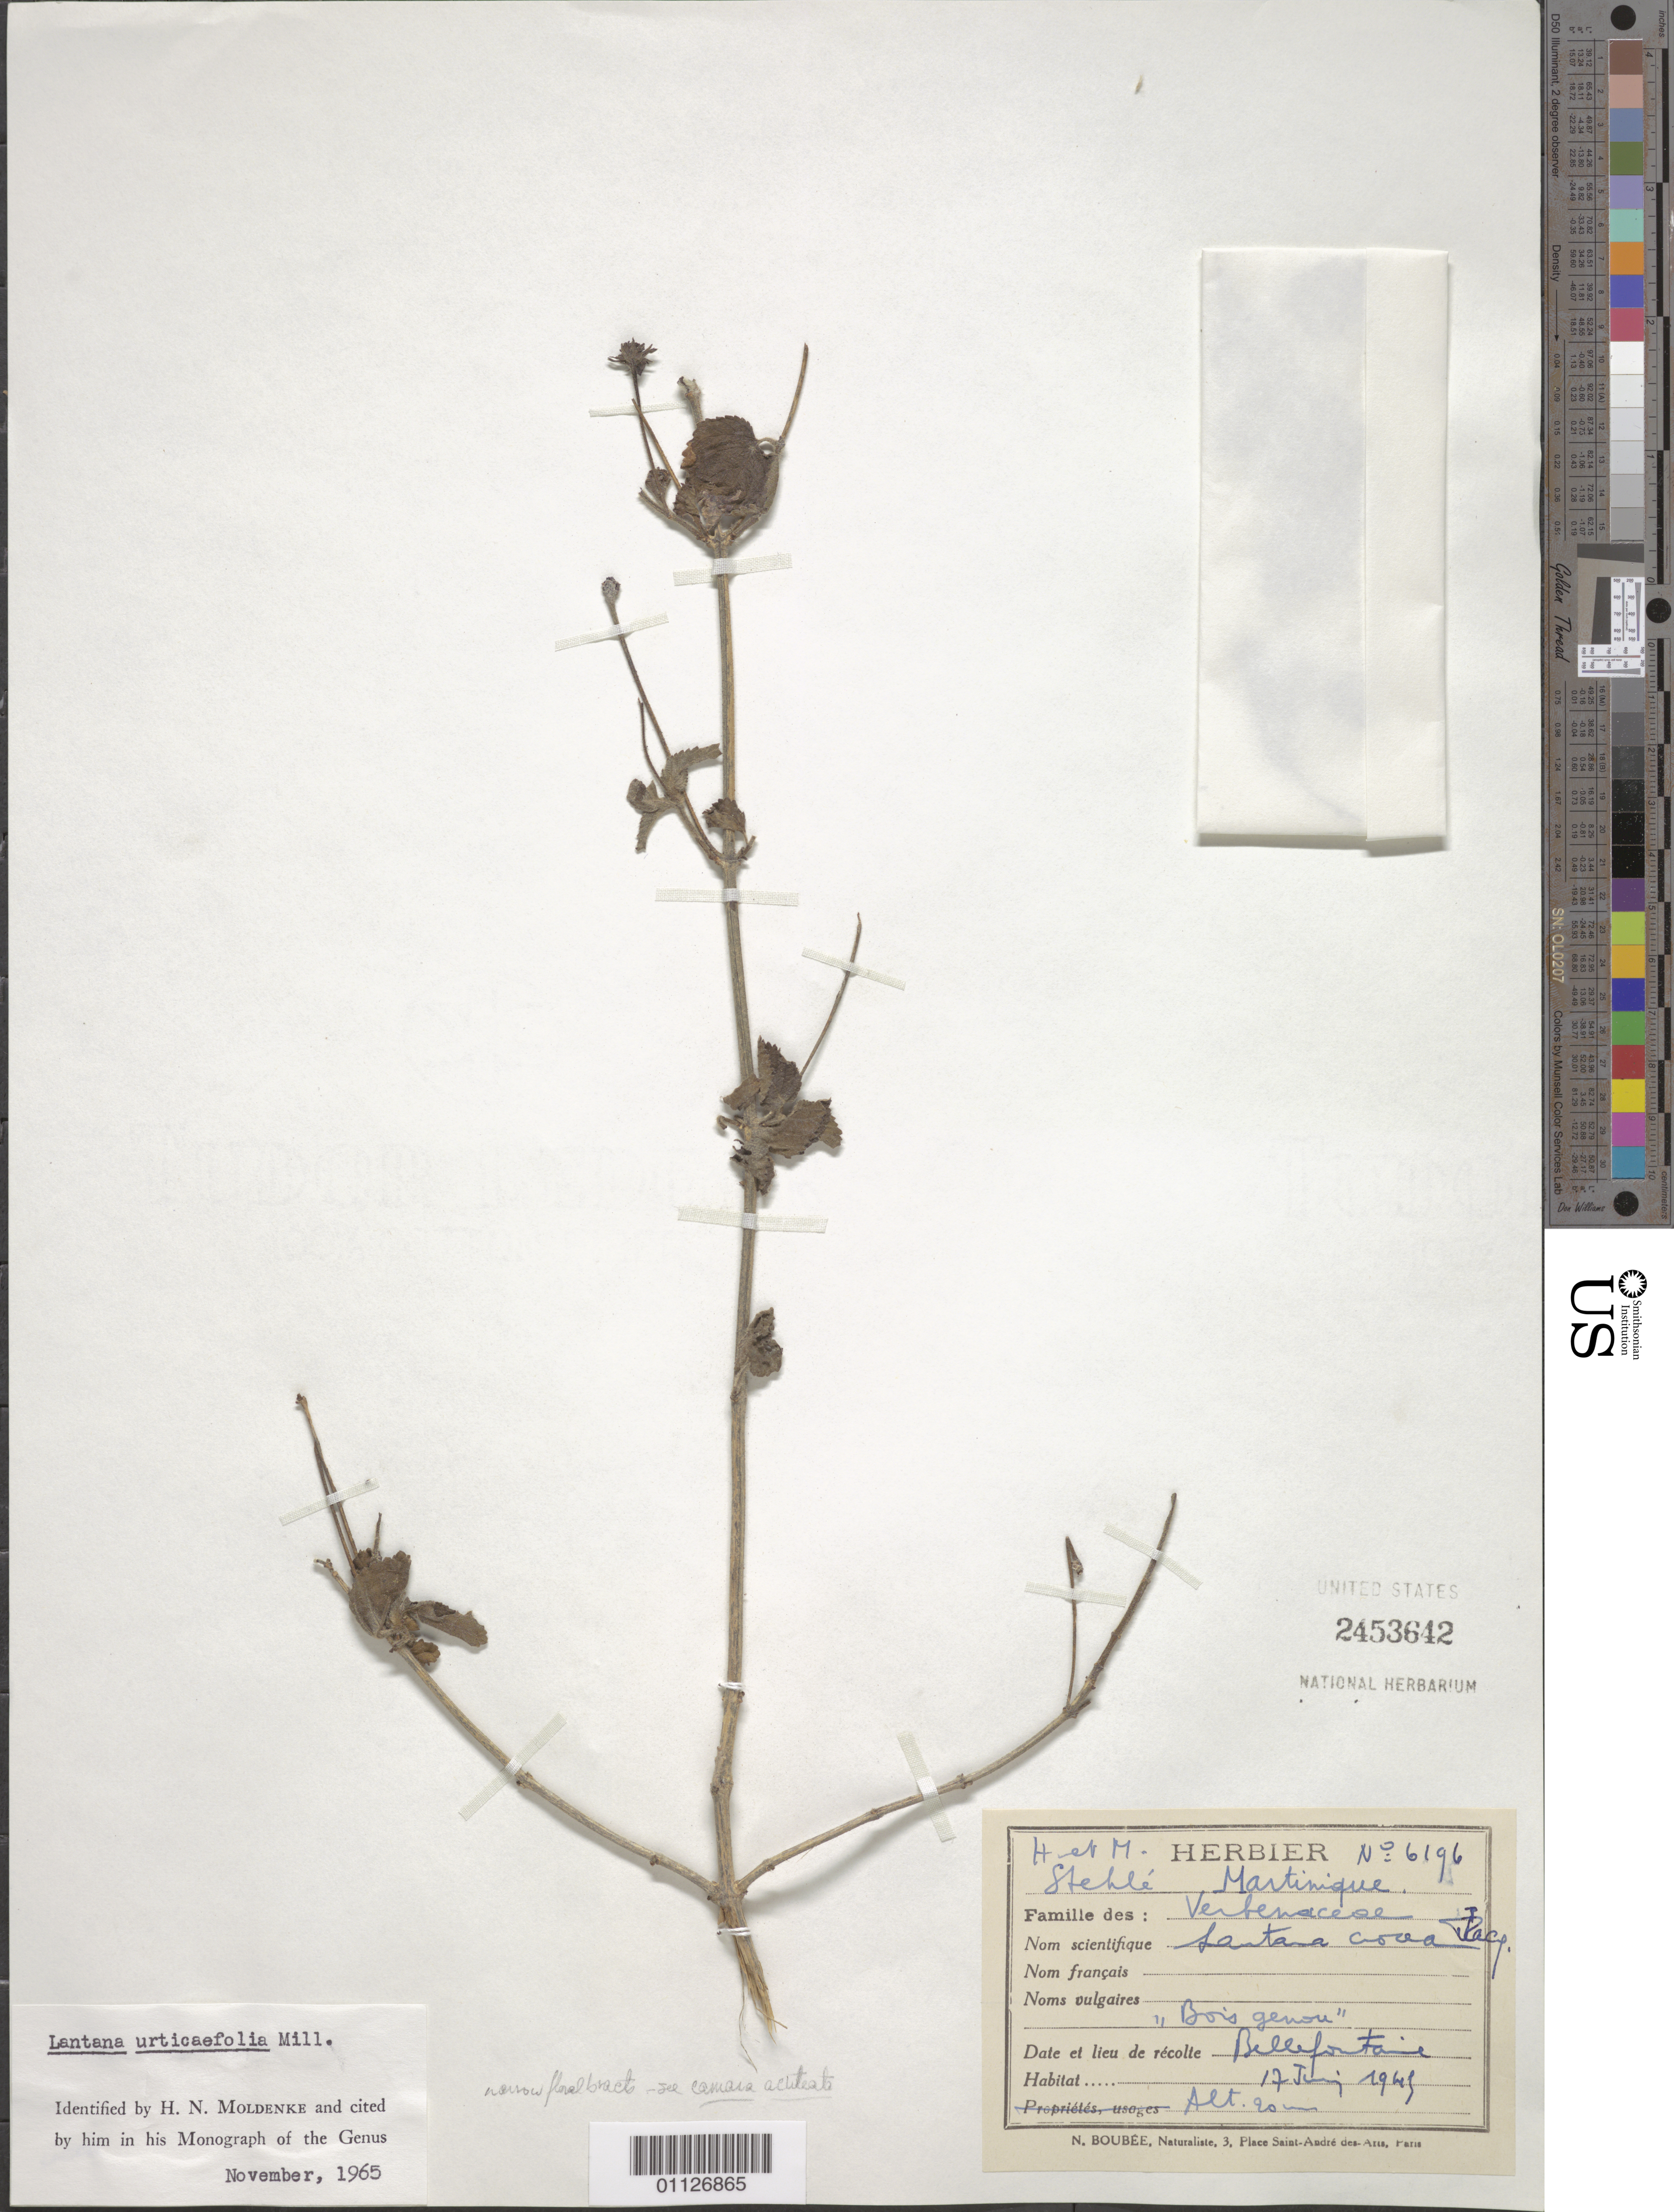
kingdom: Plantae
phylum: Tracheophyta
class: Magnoliopsida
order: Lamiales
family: Verbenaceae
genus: Lantana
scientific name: Lantana urticifolia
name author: Mill.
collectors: H. Stehlé & M. Stehlé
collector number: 6196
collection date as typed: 17 Jun 1949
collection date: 1949-06-17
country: Martinique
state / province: Saint-Pierre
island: Martinique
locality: Bellefontaine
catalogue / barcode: US 2453642